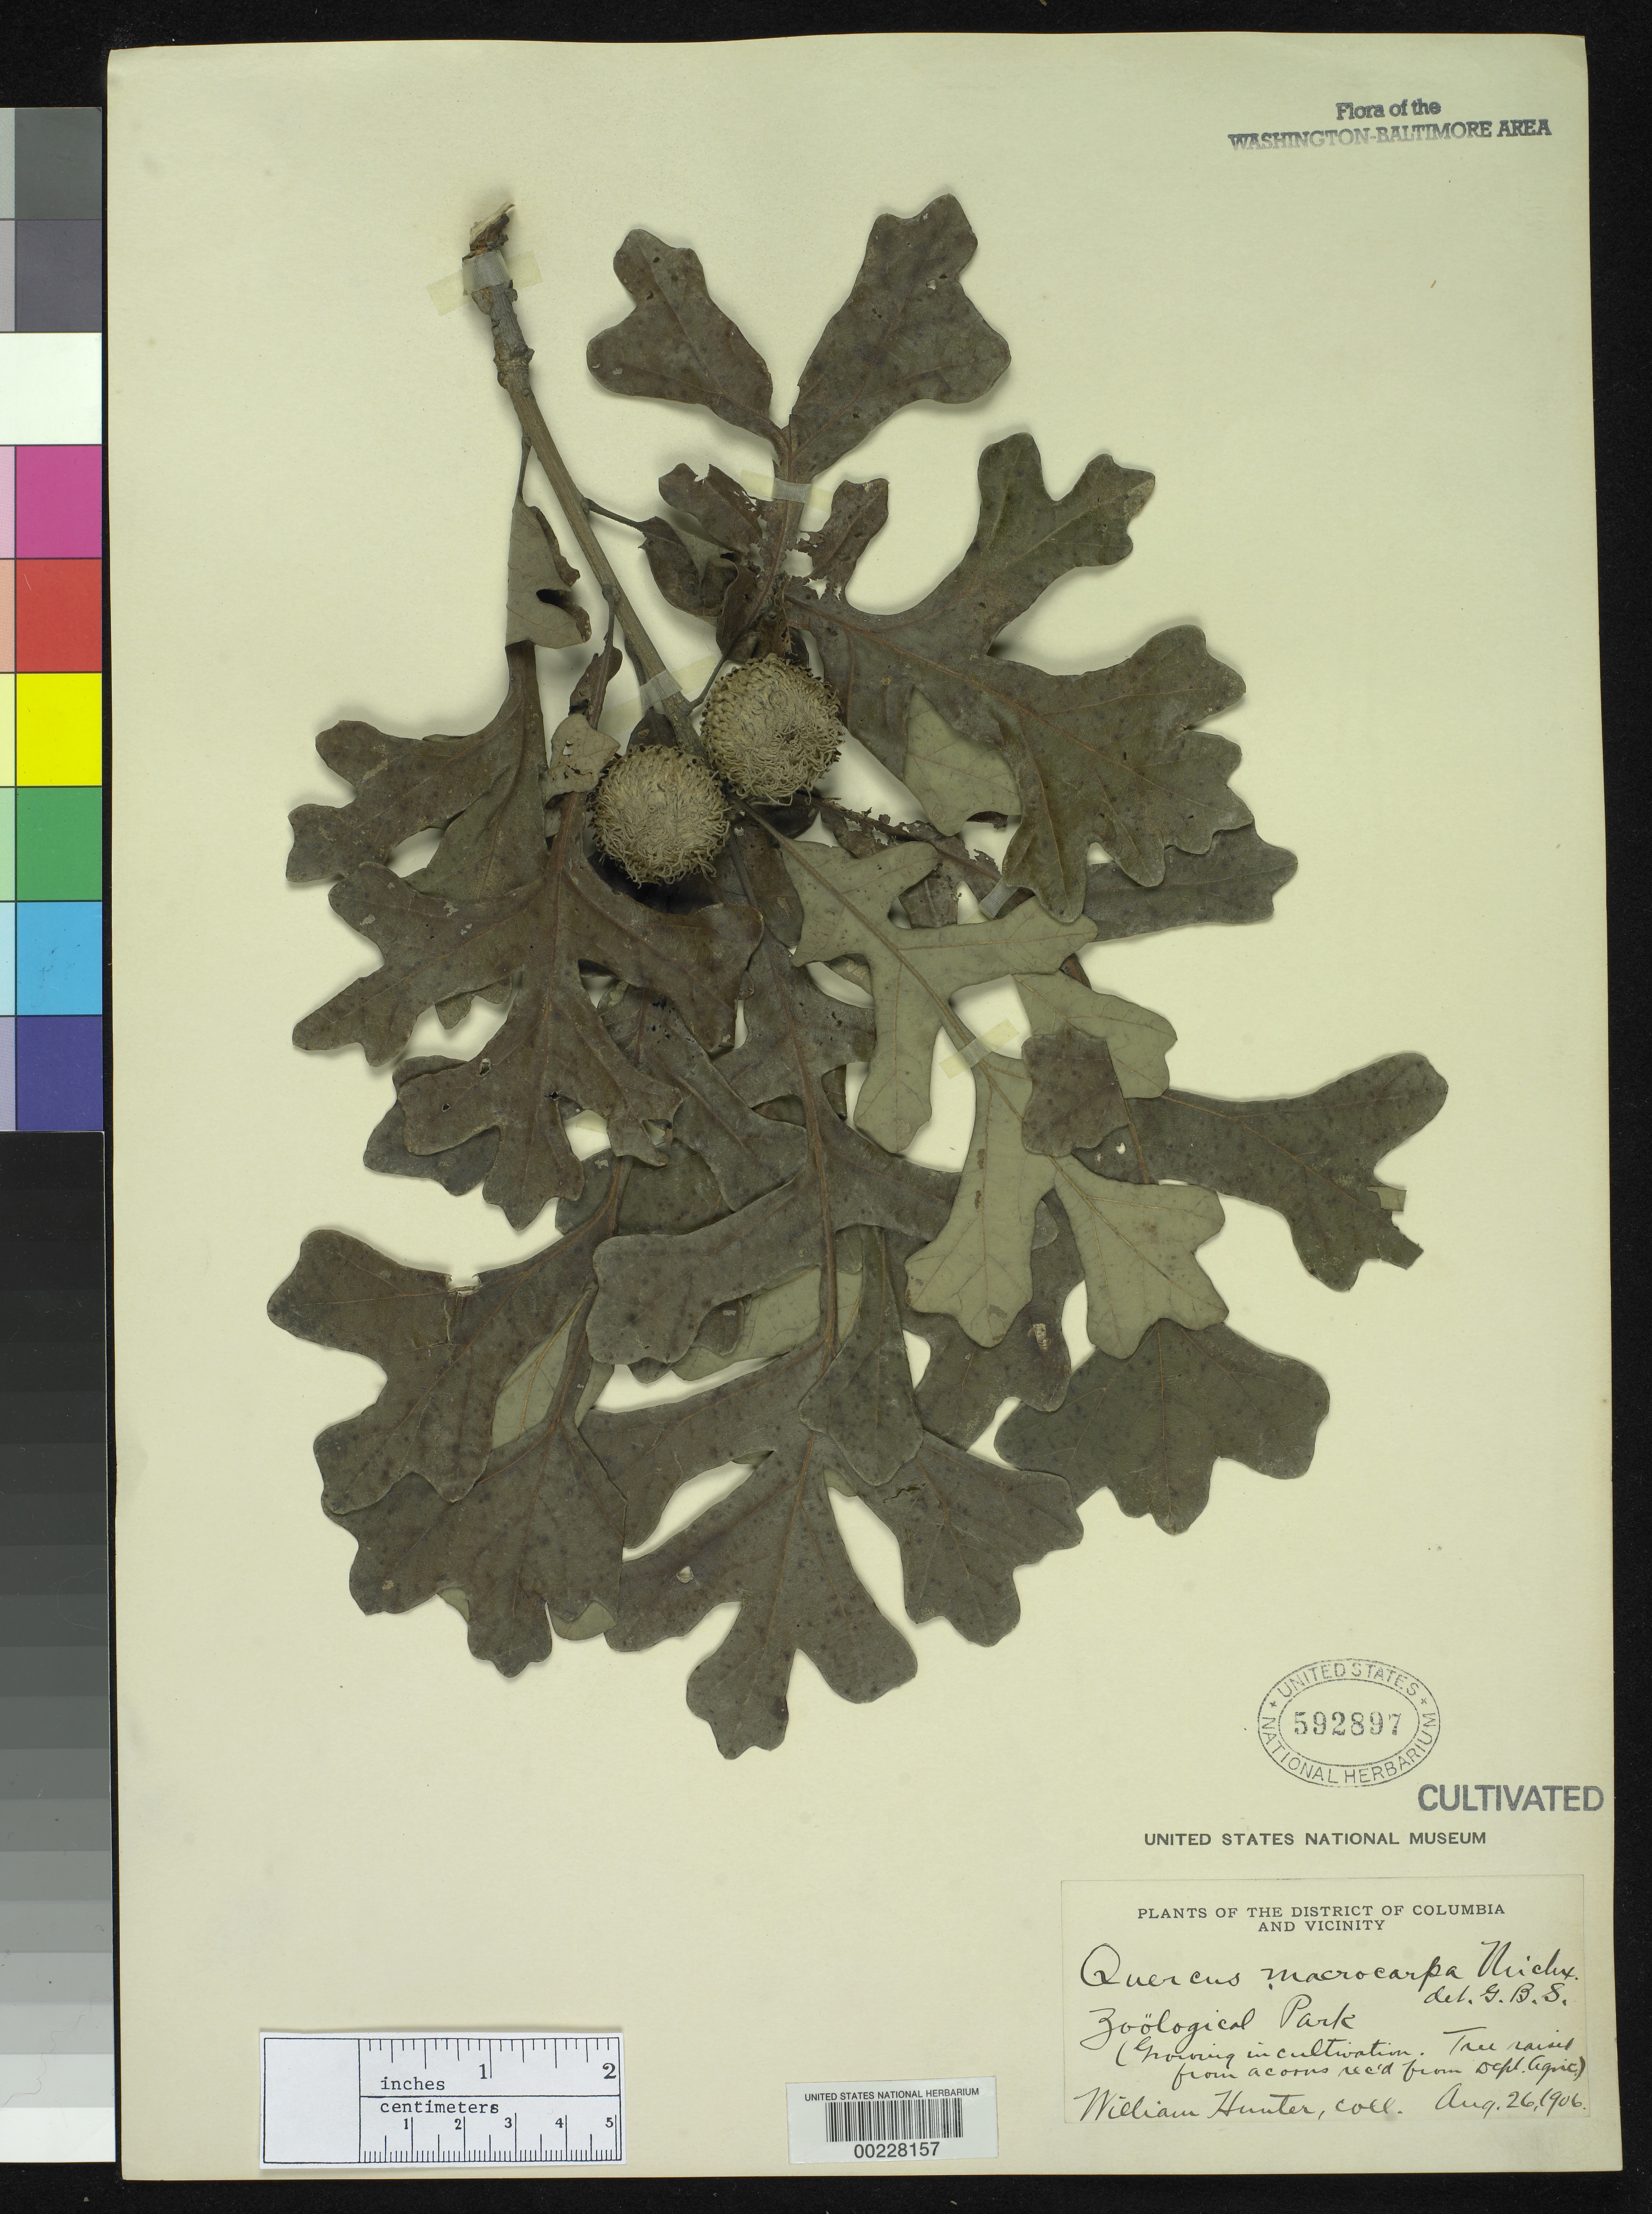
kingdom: Plantae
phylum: Tracheophyta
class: Magnoliopsida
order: Fagales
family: Fagaceae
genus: Quercus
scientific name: Quercus macrocarpa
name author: Michx.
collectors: W. Hunter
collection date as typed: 26 Aug 1906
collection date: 1906-08-26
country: United States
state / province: District of Columbia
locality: Zoological Park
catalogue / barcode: US 592897